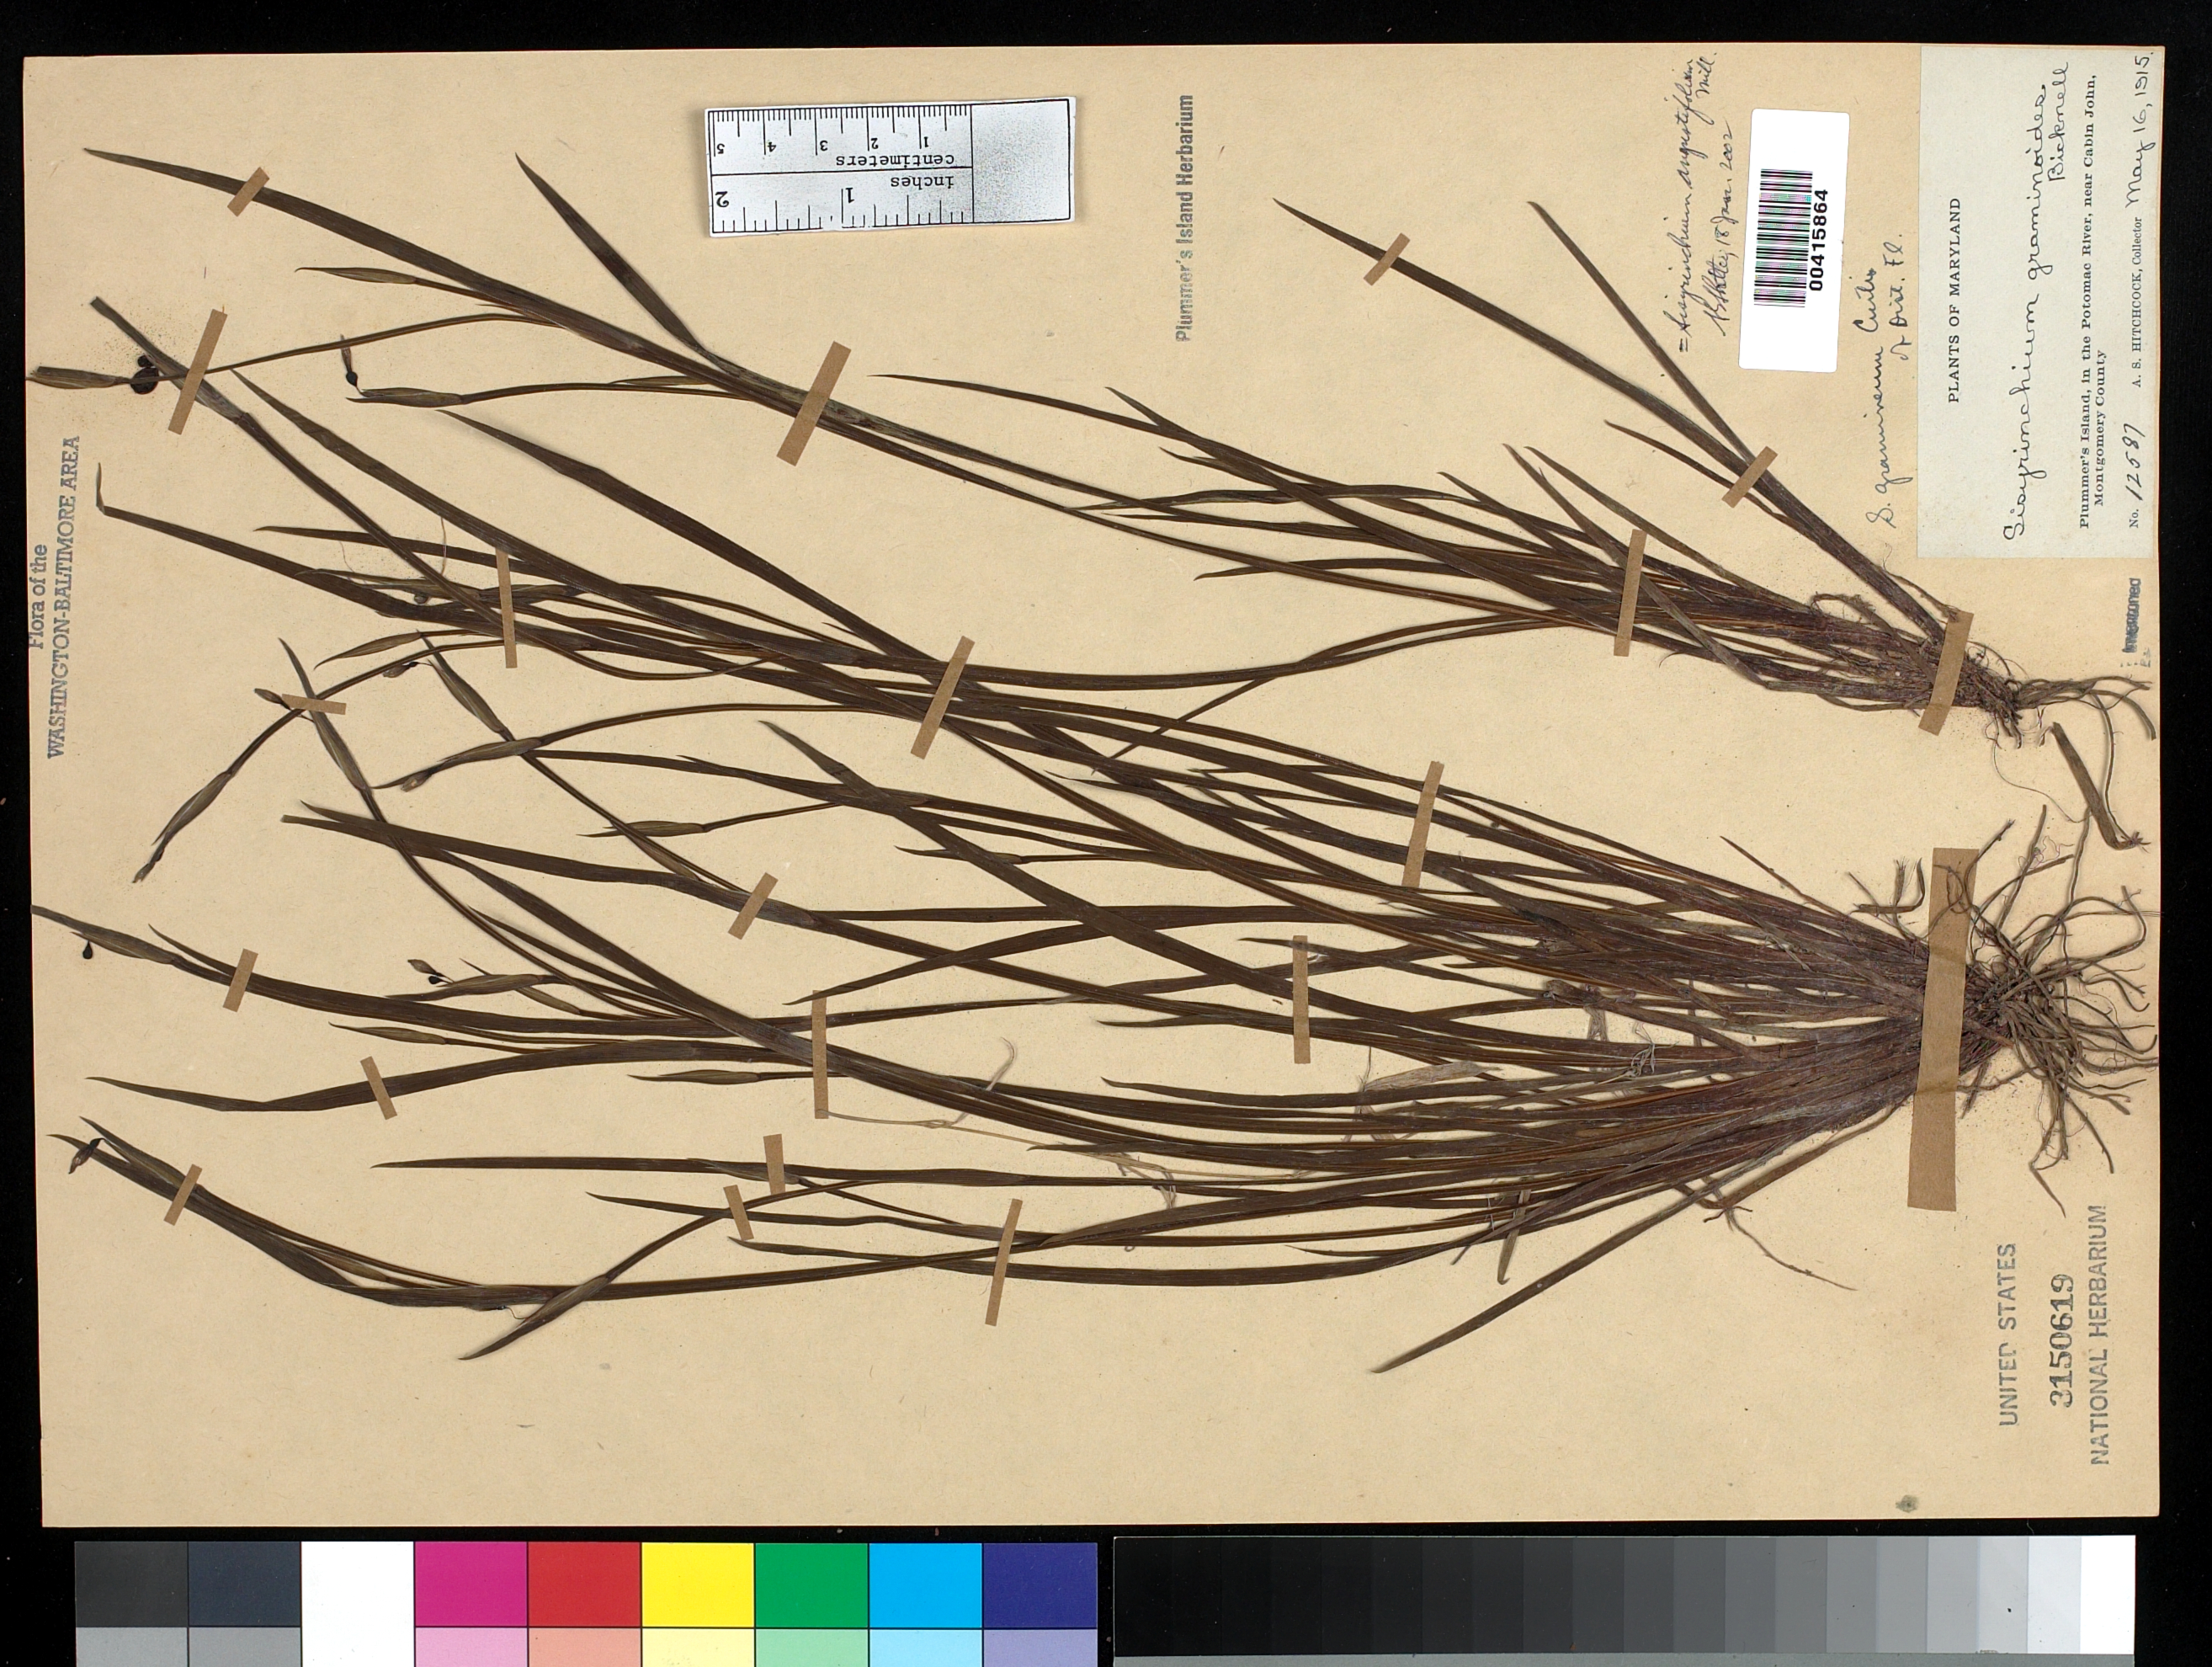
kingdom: Plantae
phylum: Tracheophyta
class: Liliopsida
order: Asparagales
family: Iridaceae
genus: Sisyrinchium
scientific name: Sisyrinchium angustifolium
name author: Mill.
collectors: A. S. Hitchcock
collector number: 12587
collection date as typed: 16 May 1915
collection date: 1915-05-16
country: United States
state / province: Maryland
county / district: Montgomery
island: Plummers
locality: Plummer's Island C. & O. Canal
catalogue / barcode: US 3150619